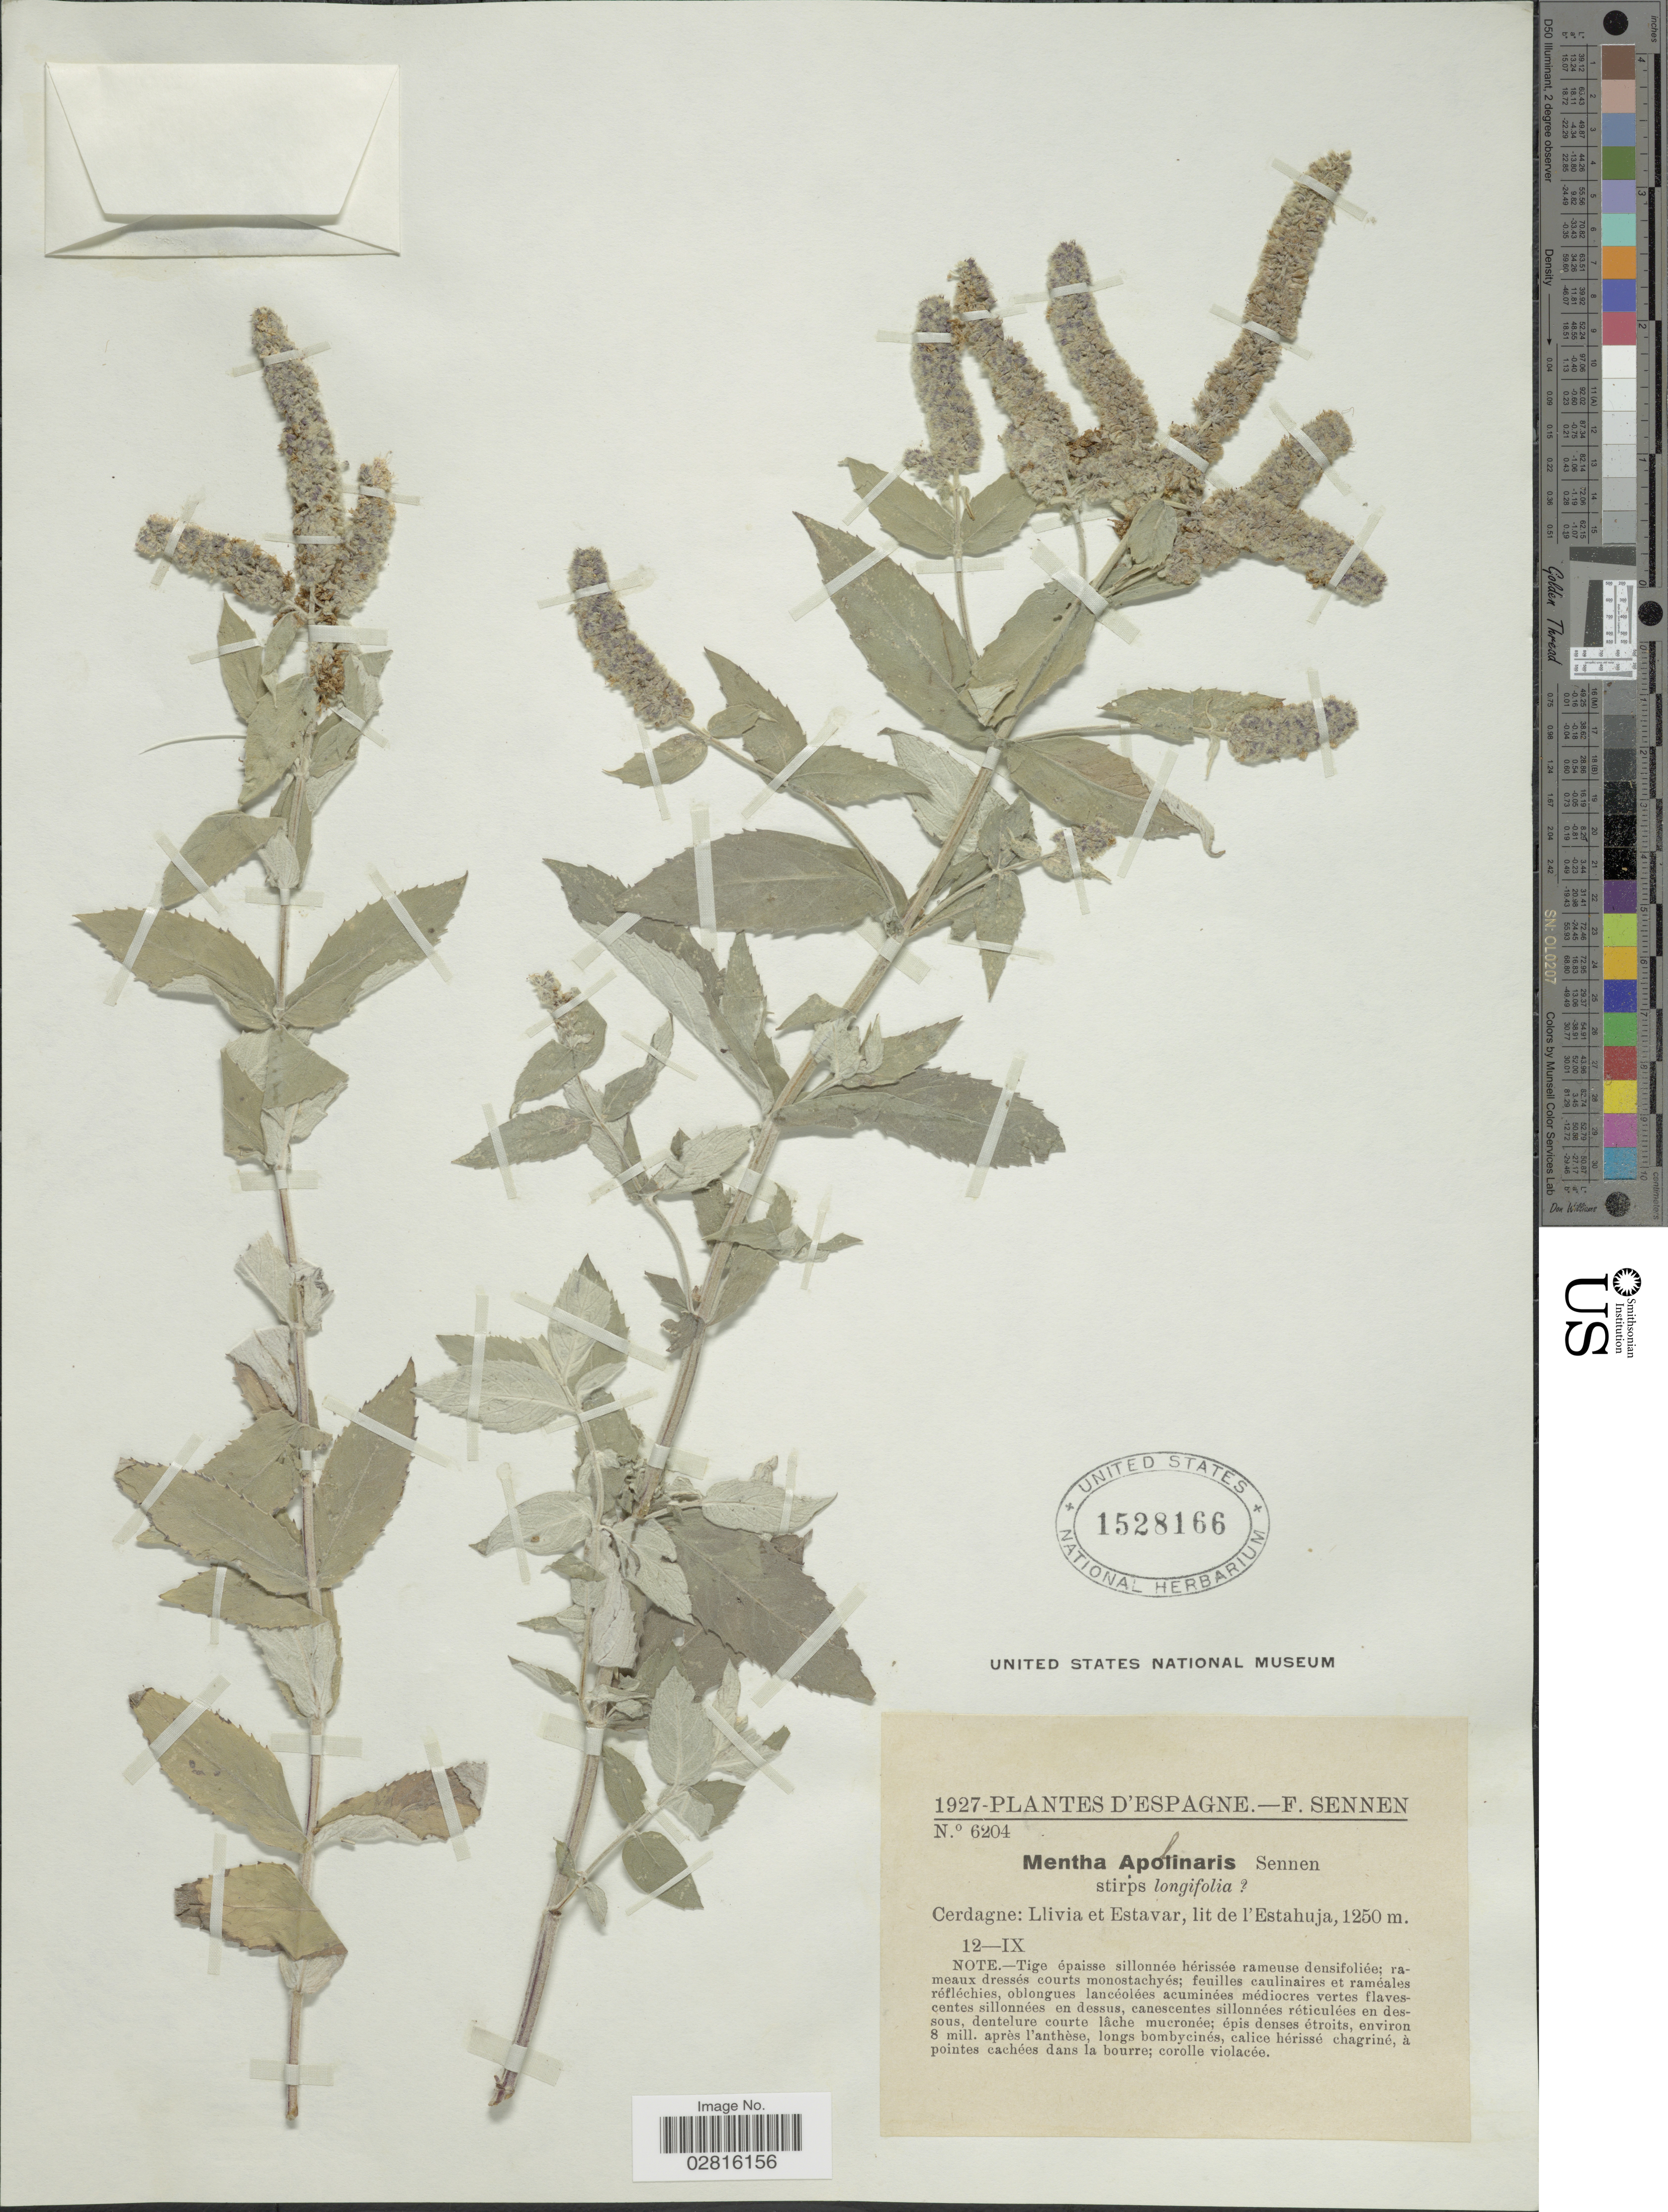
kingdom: Plantae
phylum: Tracheophyta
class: Magnoliopsida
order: Lamiales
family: Lamiaceae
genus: Mentha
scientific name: Mentha apollinaris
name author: Sennen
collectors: E. Sennen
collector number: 6204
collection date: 1927-09-12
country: Spain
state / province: Islas Baleares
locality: D'Espagne. Cerdagne: Llivia et Estavar, lit de l'Estahuja.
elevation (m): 1250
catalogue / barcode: US 1528166